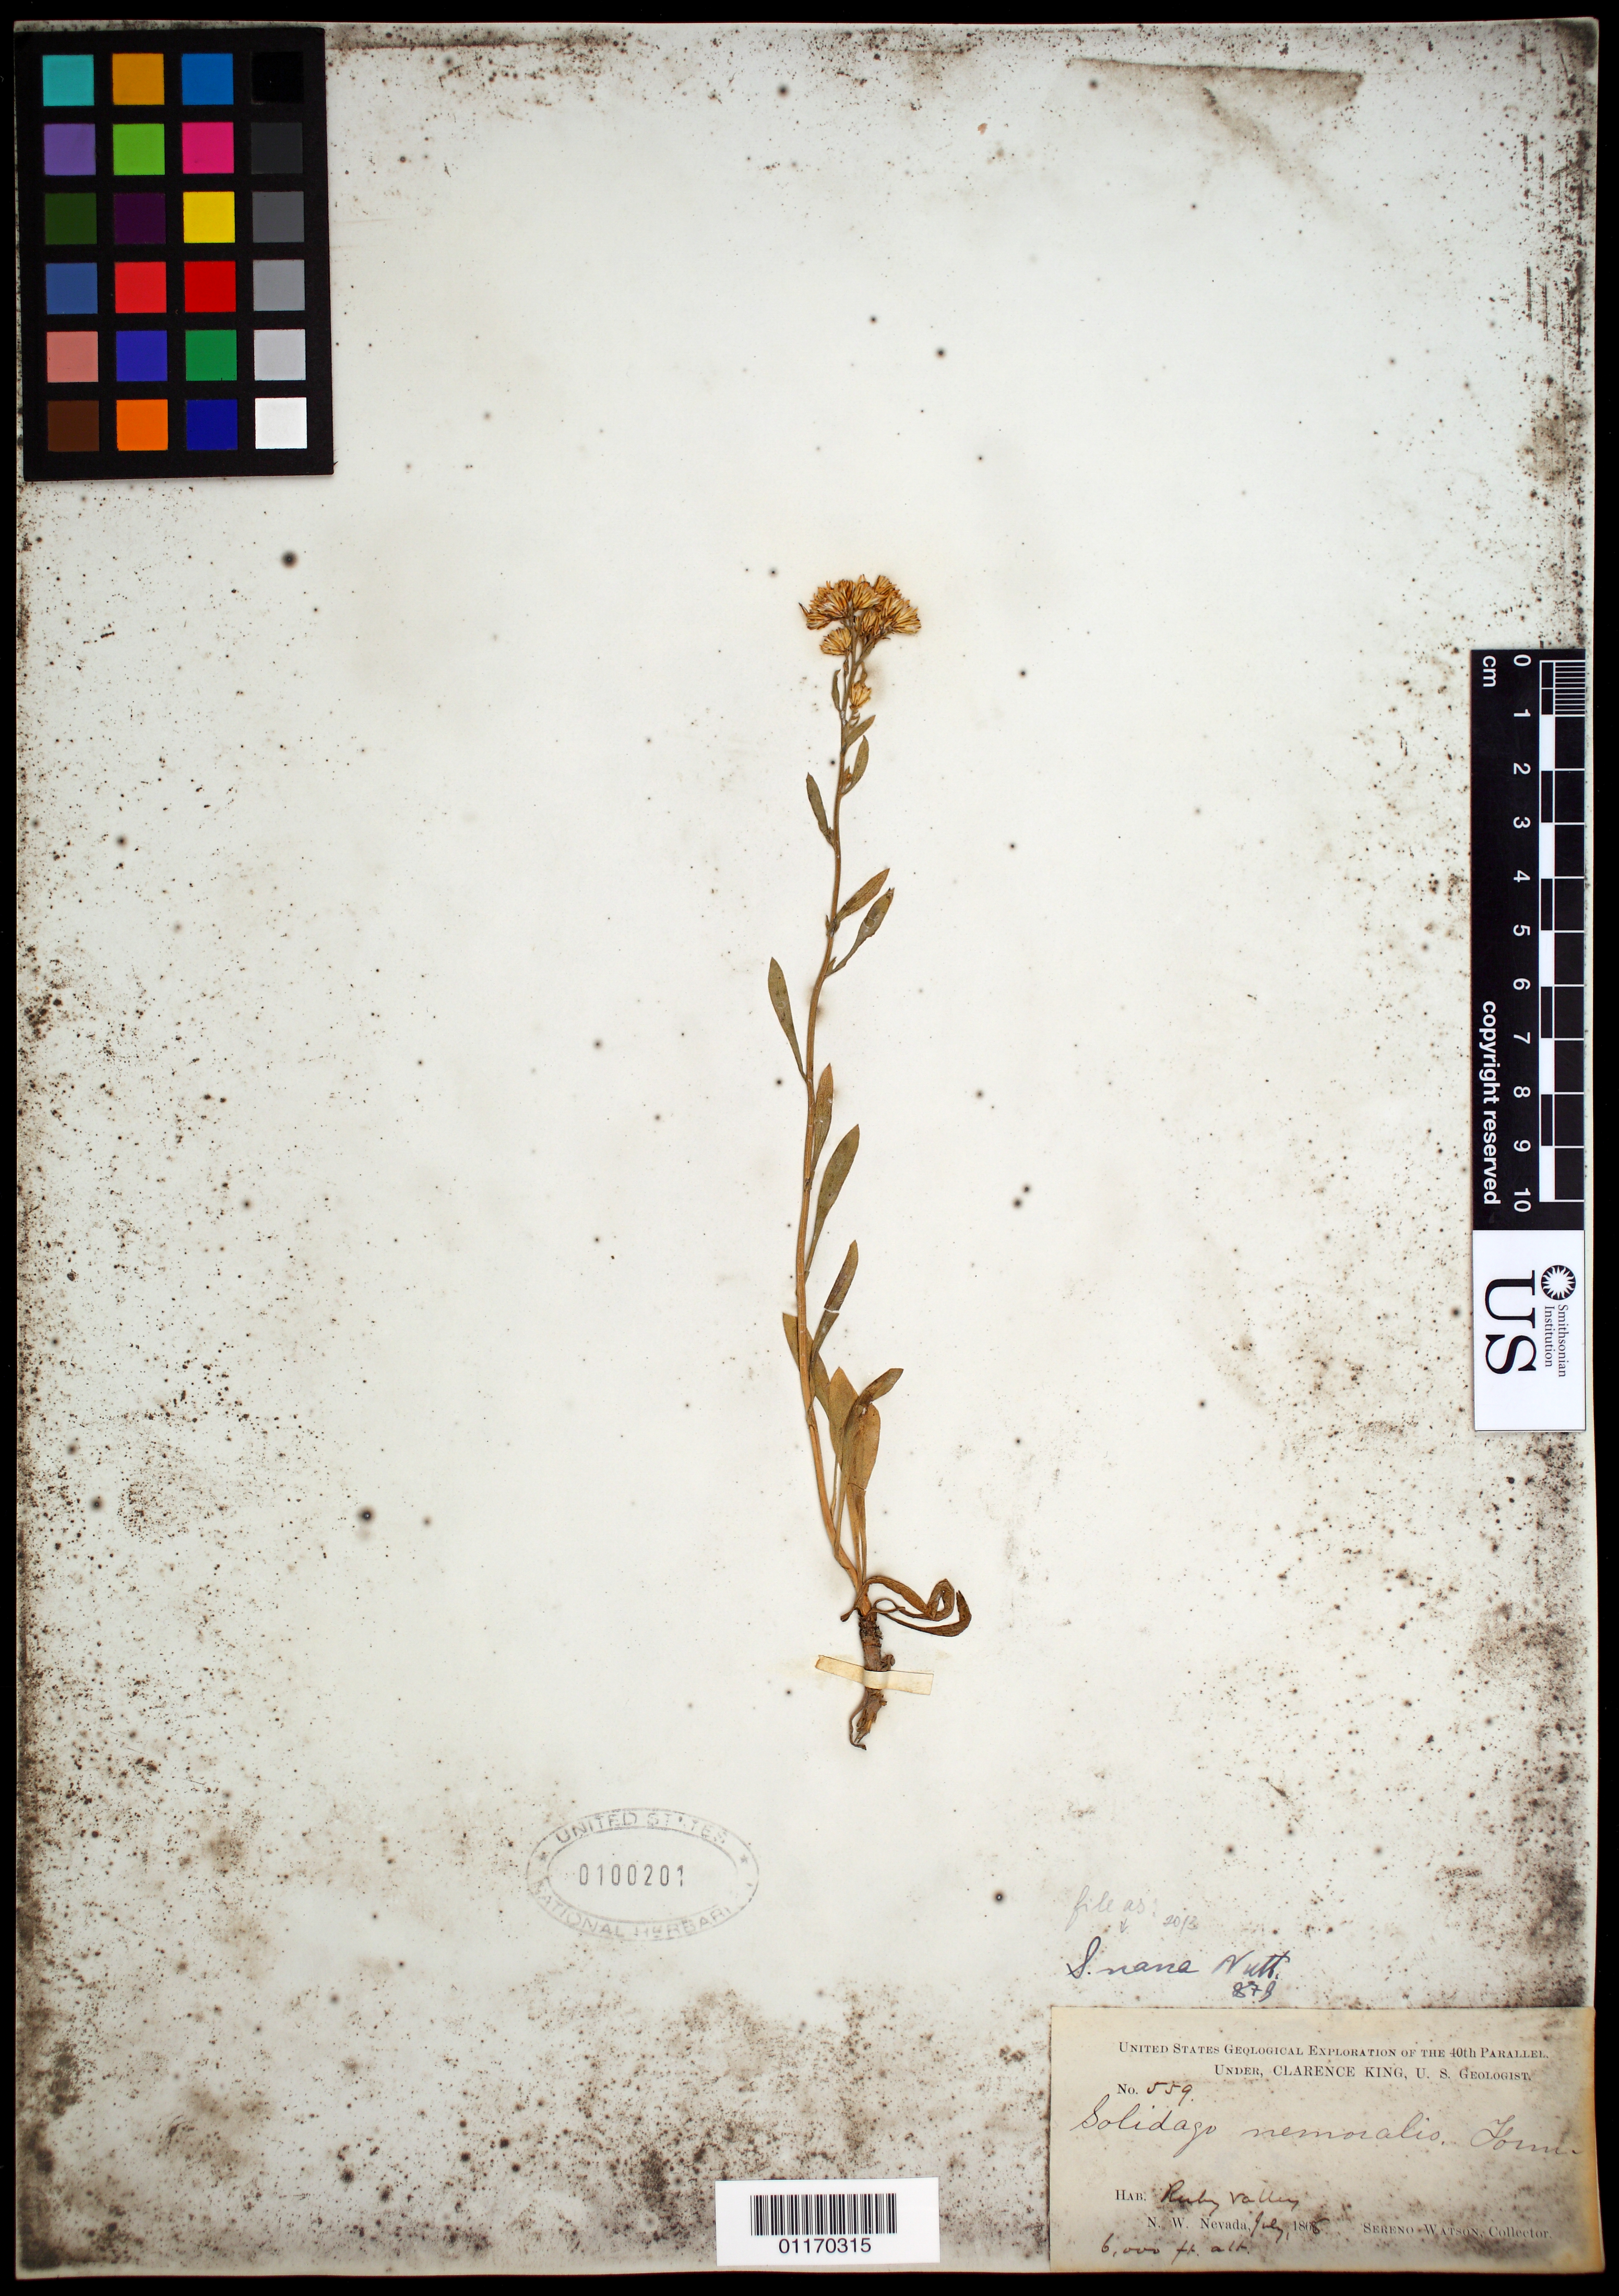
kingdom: Plantae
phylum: Tracheophyta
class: Magnoliopsida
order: Asterales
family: Asteraceae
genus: Solidago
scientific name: Solidago nana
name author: Nutt.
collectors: S. Watson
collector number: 559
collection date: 1868-07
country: United States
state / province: Nevada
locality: Ruby Valley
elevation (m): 1829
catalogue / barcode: US 100201